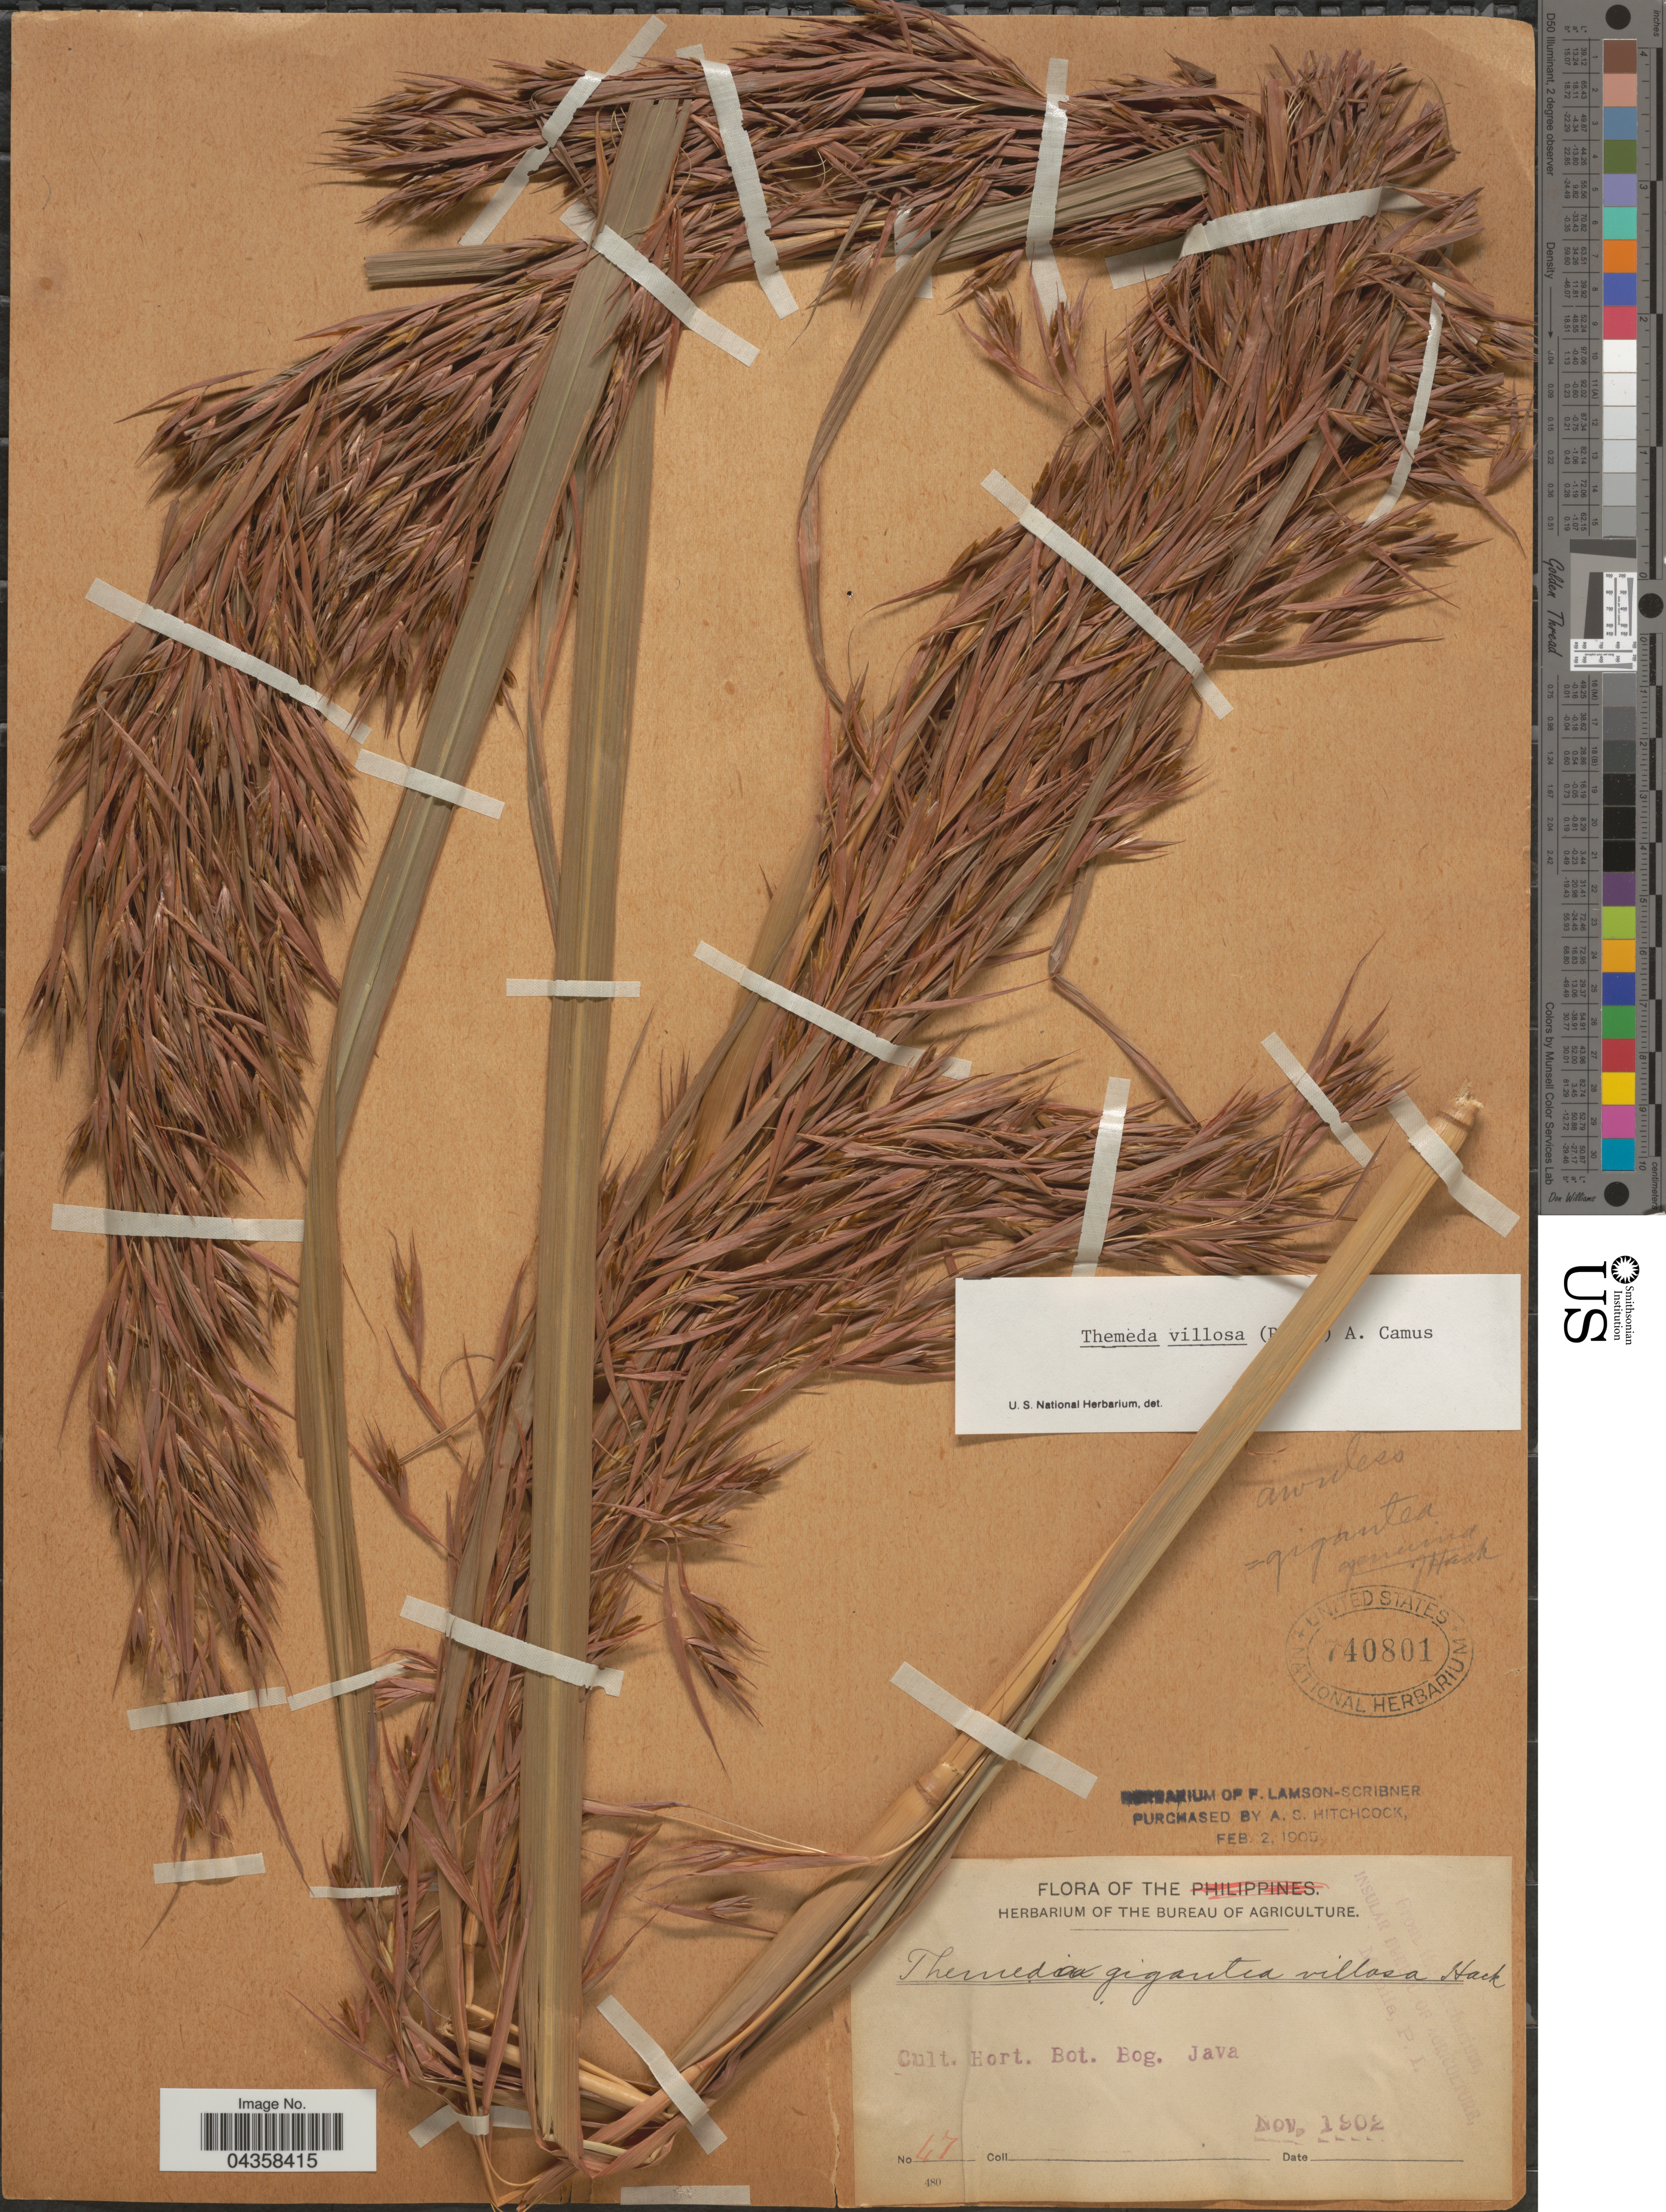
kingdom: Plantae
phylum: Tracheophyta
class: Liliopsida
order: Poales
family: Poaceae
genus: Themeda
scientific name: Themeda villosa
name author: (Lam.) A. Camus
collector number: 47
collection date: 1902-11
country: Indonesia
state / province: Java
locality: Hort. Bot. Bog. Java.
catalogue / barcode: US 740801